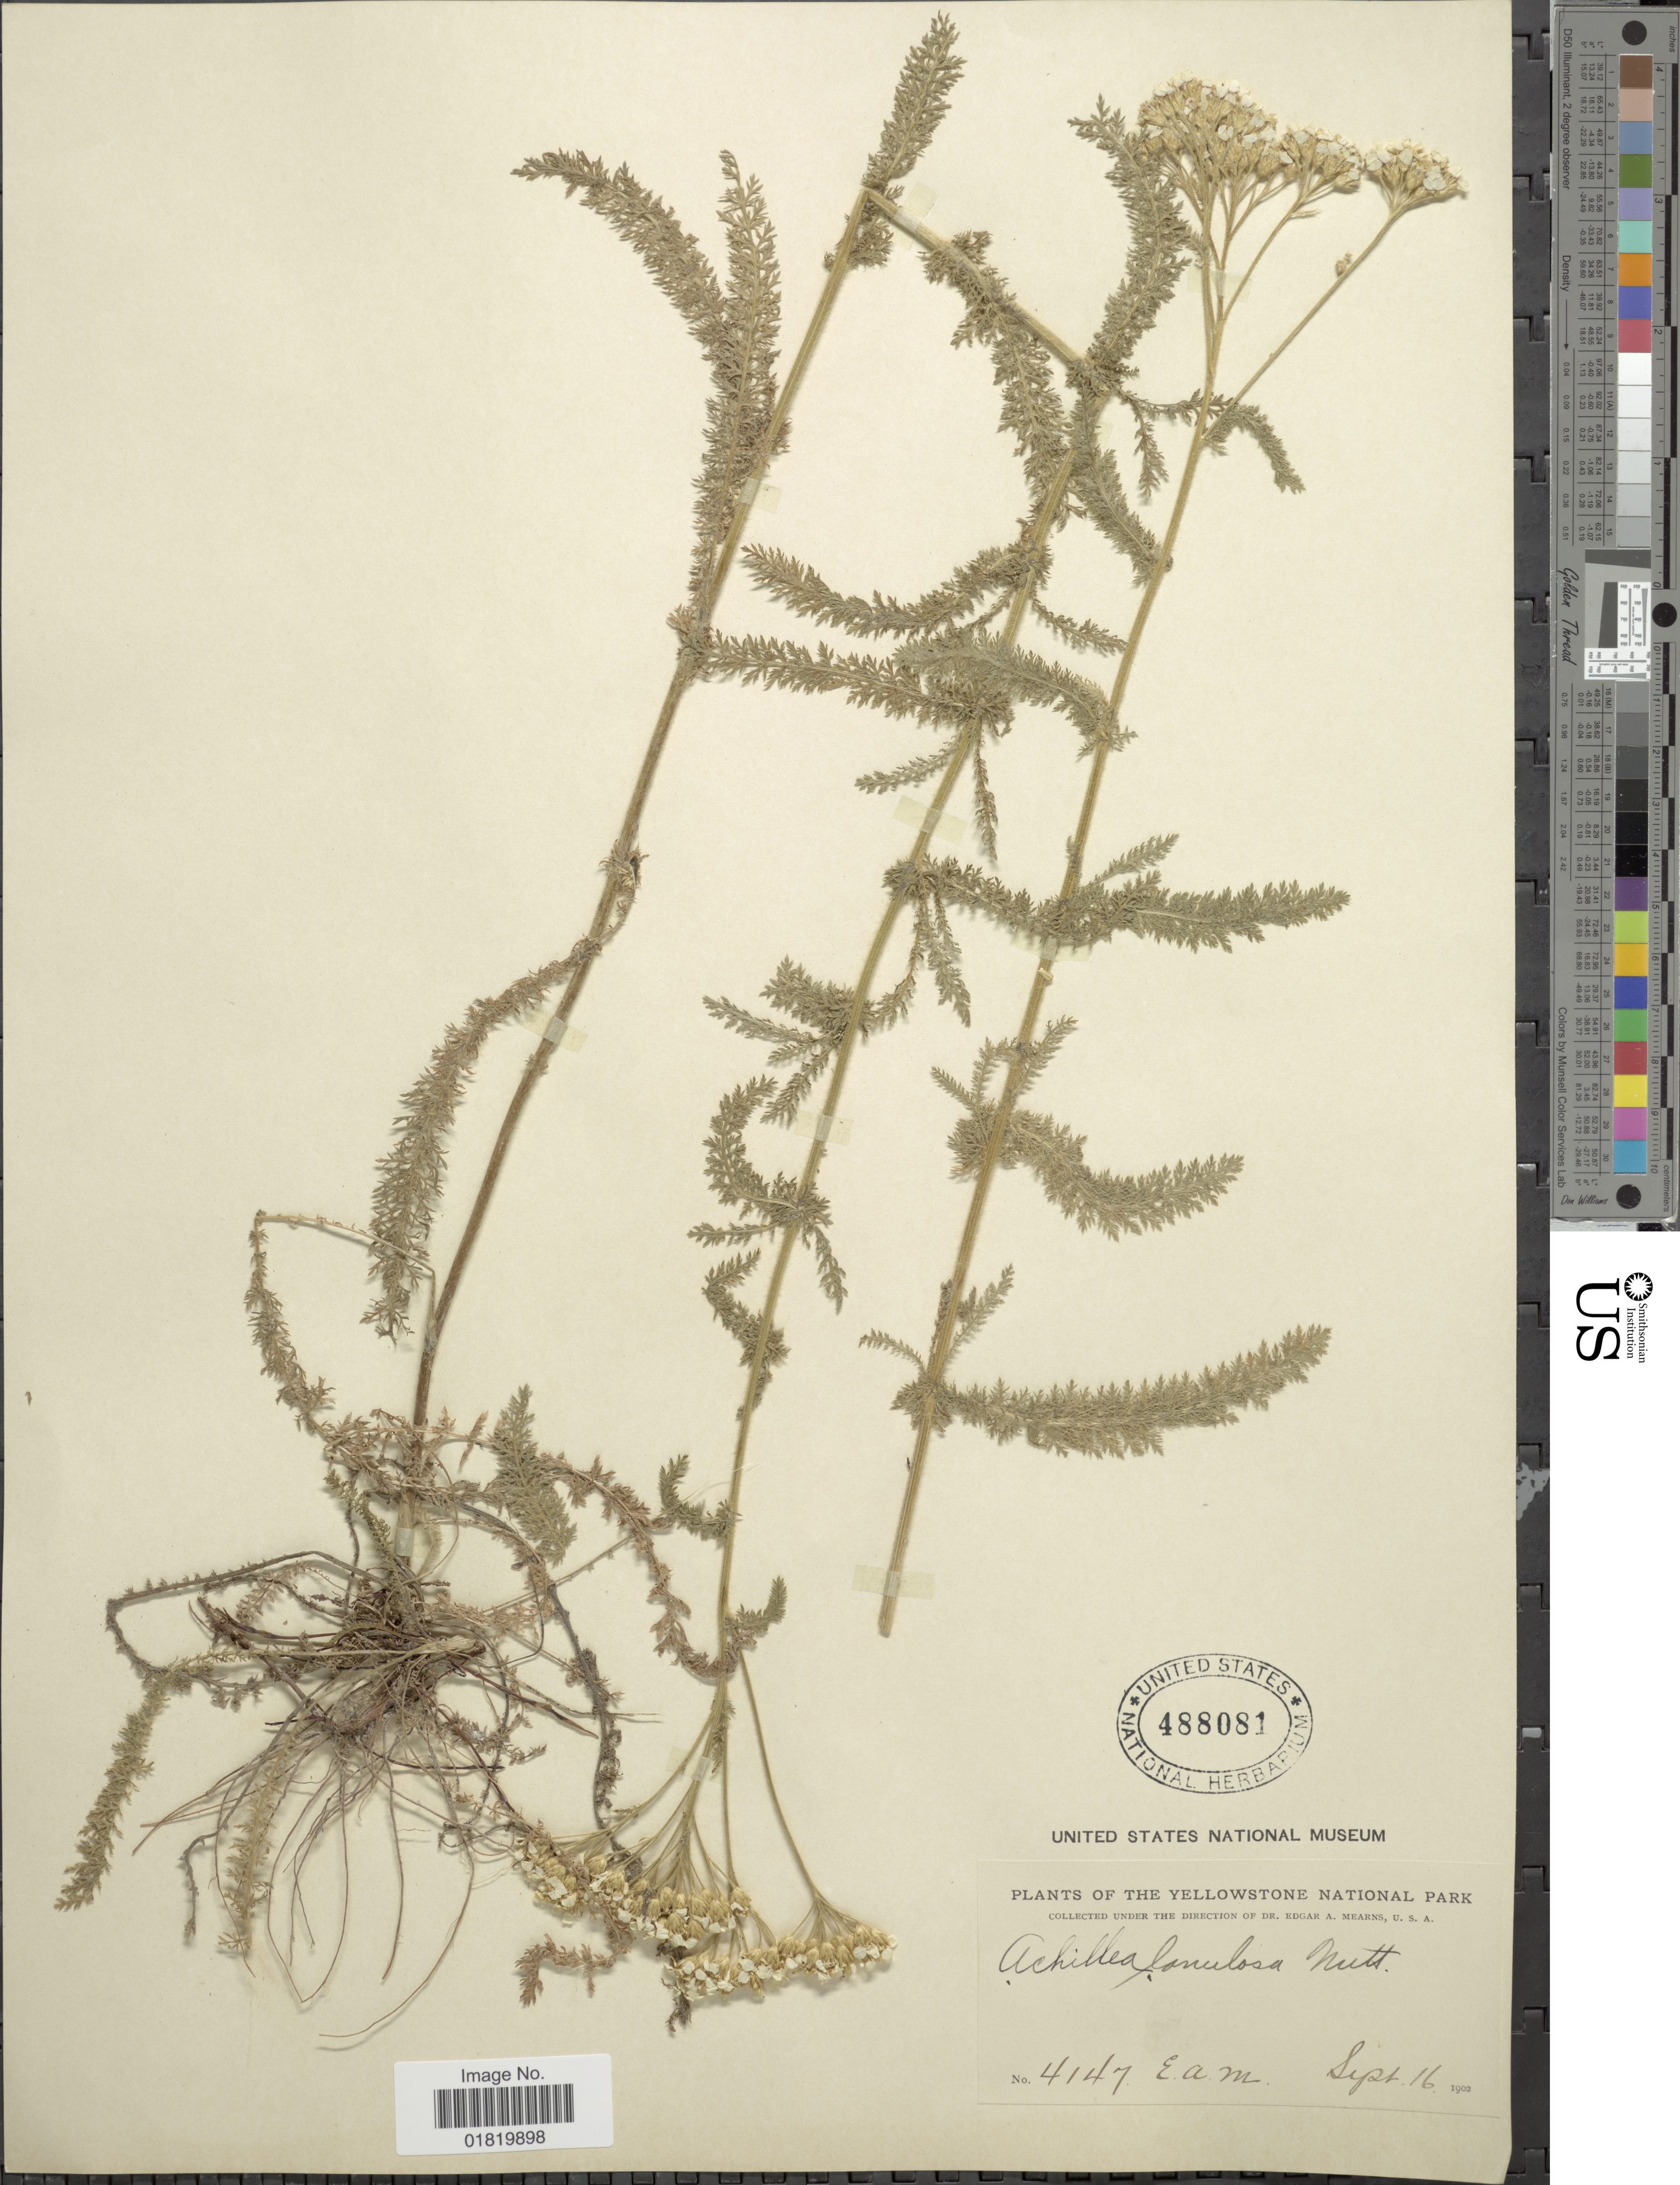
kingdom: Plantae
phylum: Tracheophyta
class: Magnoliopsida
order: Asterales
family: Asteraceae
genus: Achillea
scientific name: Achillea lanulosa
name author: Nutt.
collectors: E. A. Mearns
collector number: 4147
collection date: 1902-09-16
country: United States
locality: Yellowstone National Park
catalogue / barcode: US 488081